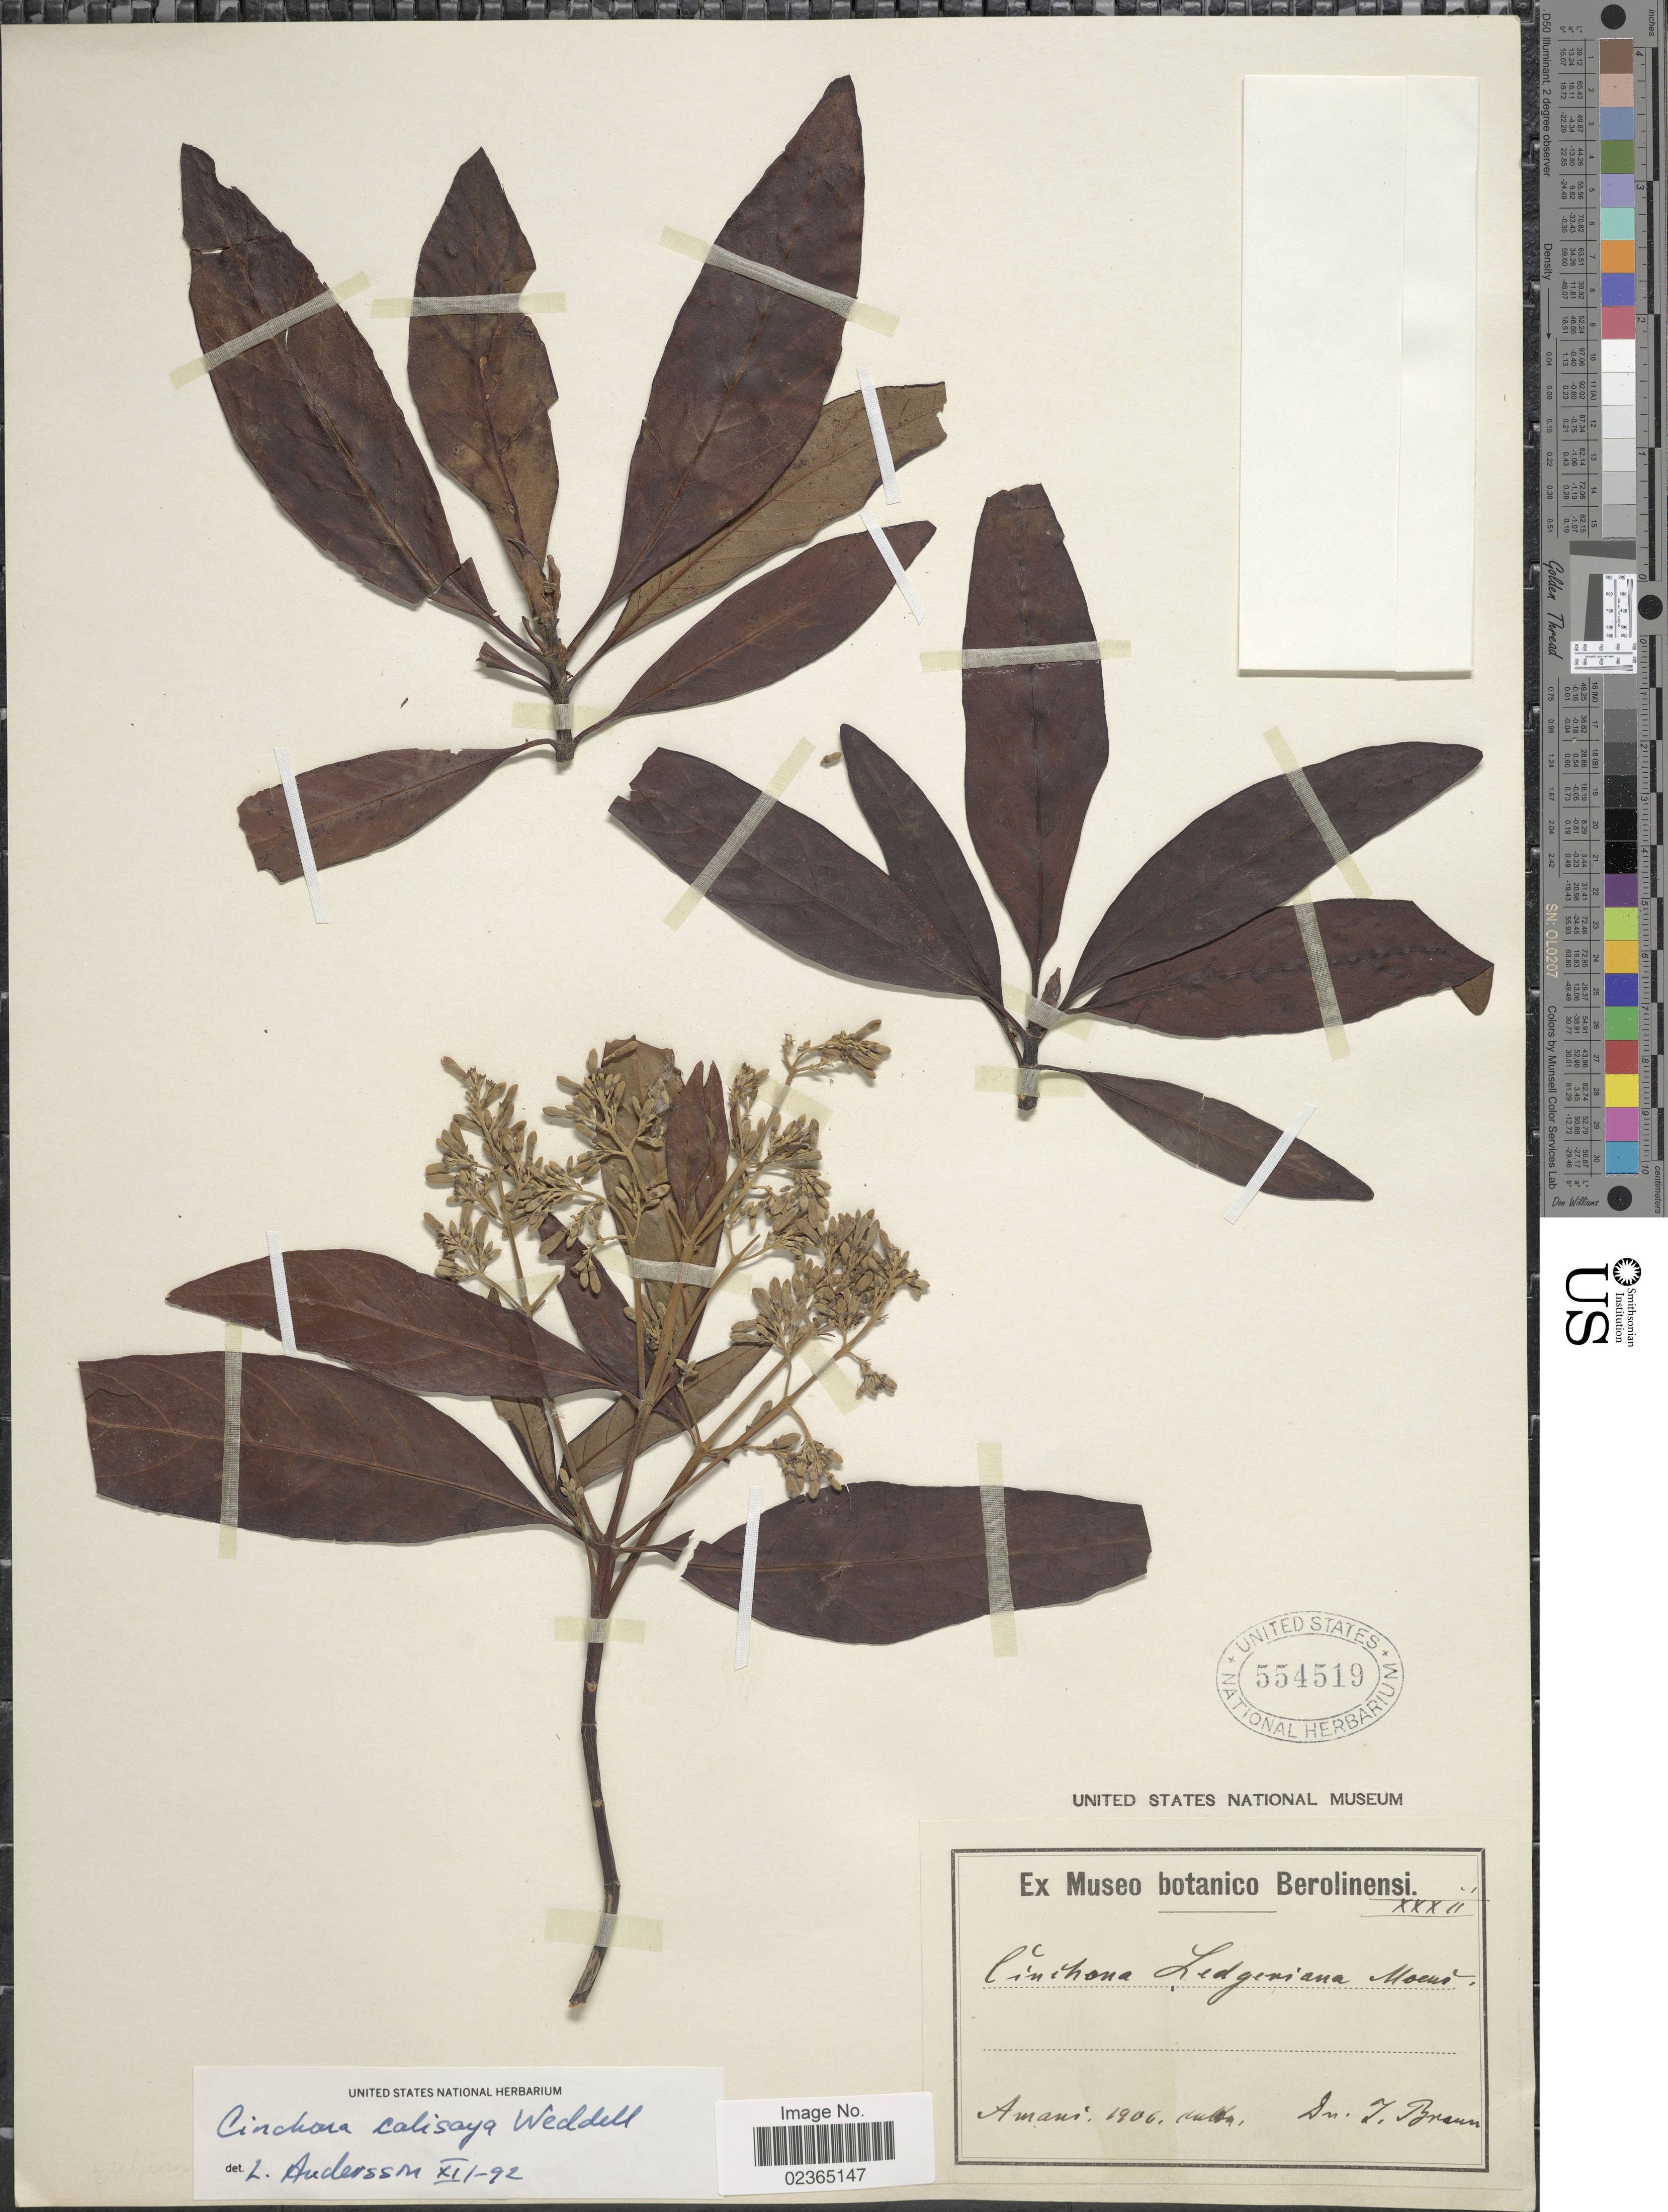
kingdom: Plantae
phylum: Tracheophyta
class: Magnoliopsida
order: Gentianales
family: Rubiaceae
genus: Cinchona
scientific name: Cinchona calisaya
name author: Wedd.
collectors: J. Braun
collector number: XXXII?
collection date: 1906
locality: Amani, Mubla [interpreted]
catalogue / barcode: US 554519